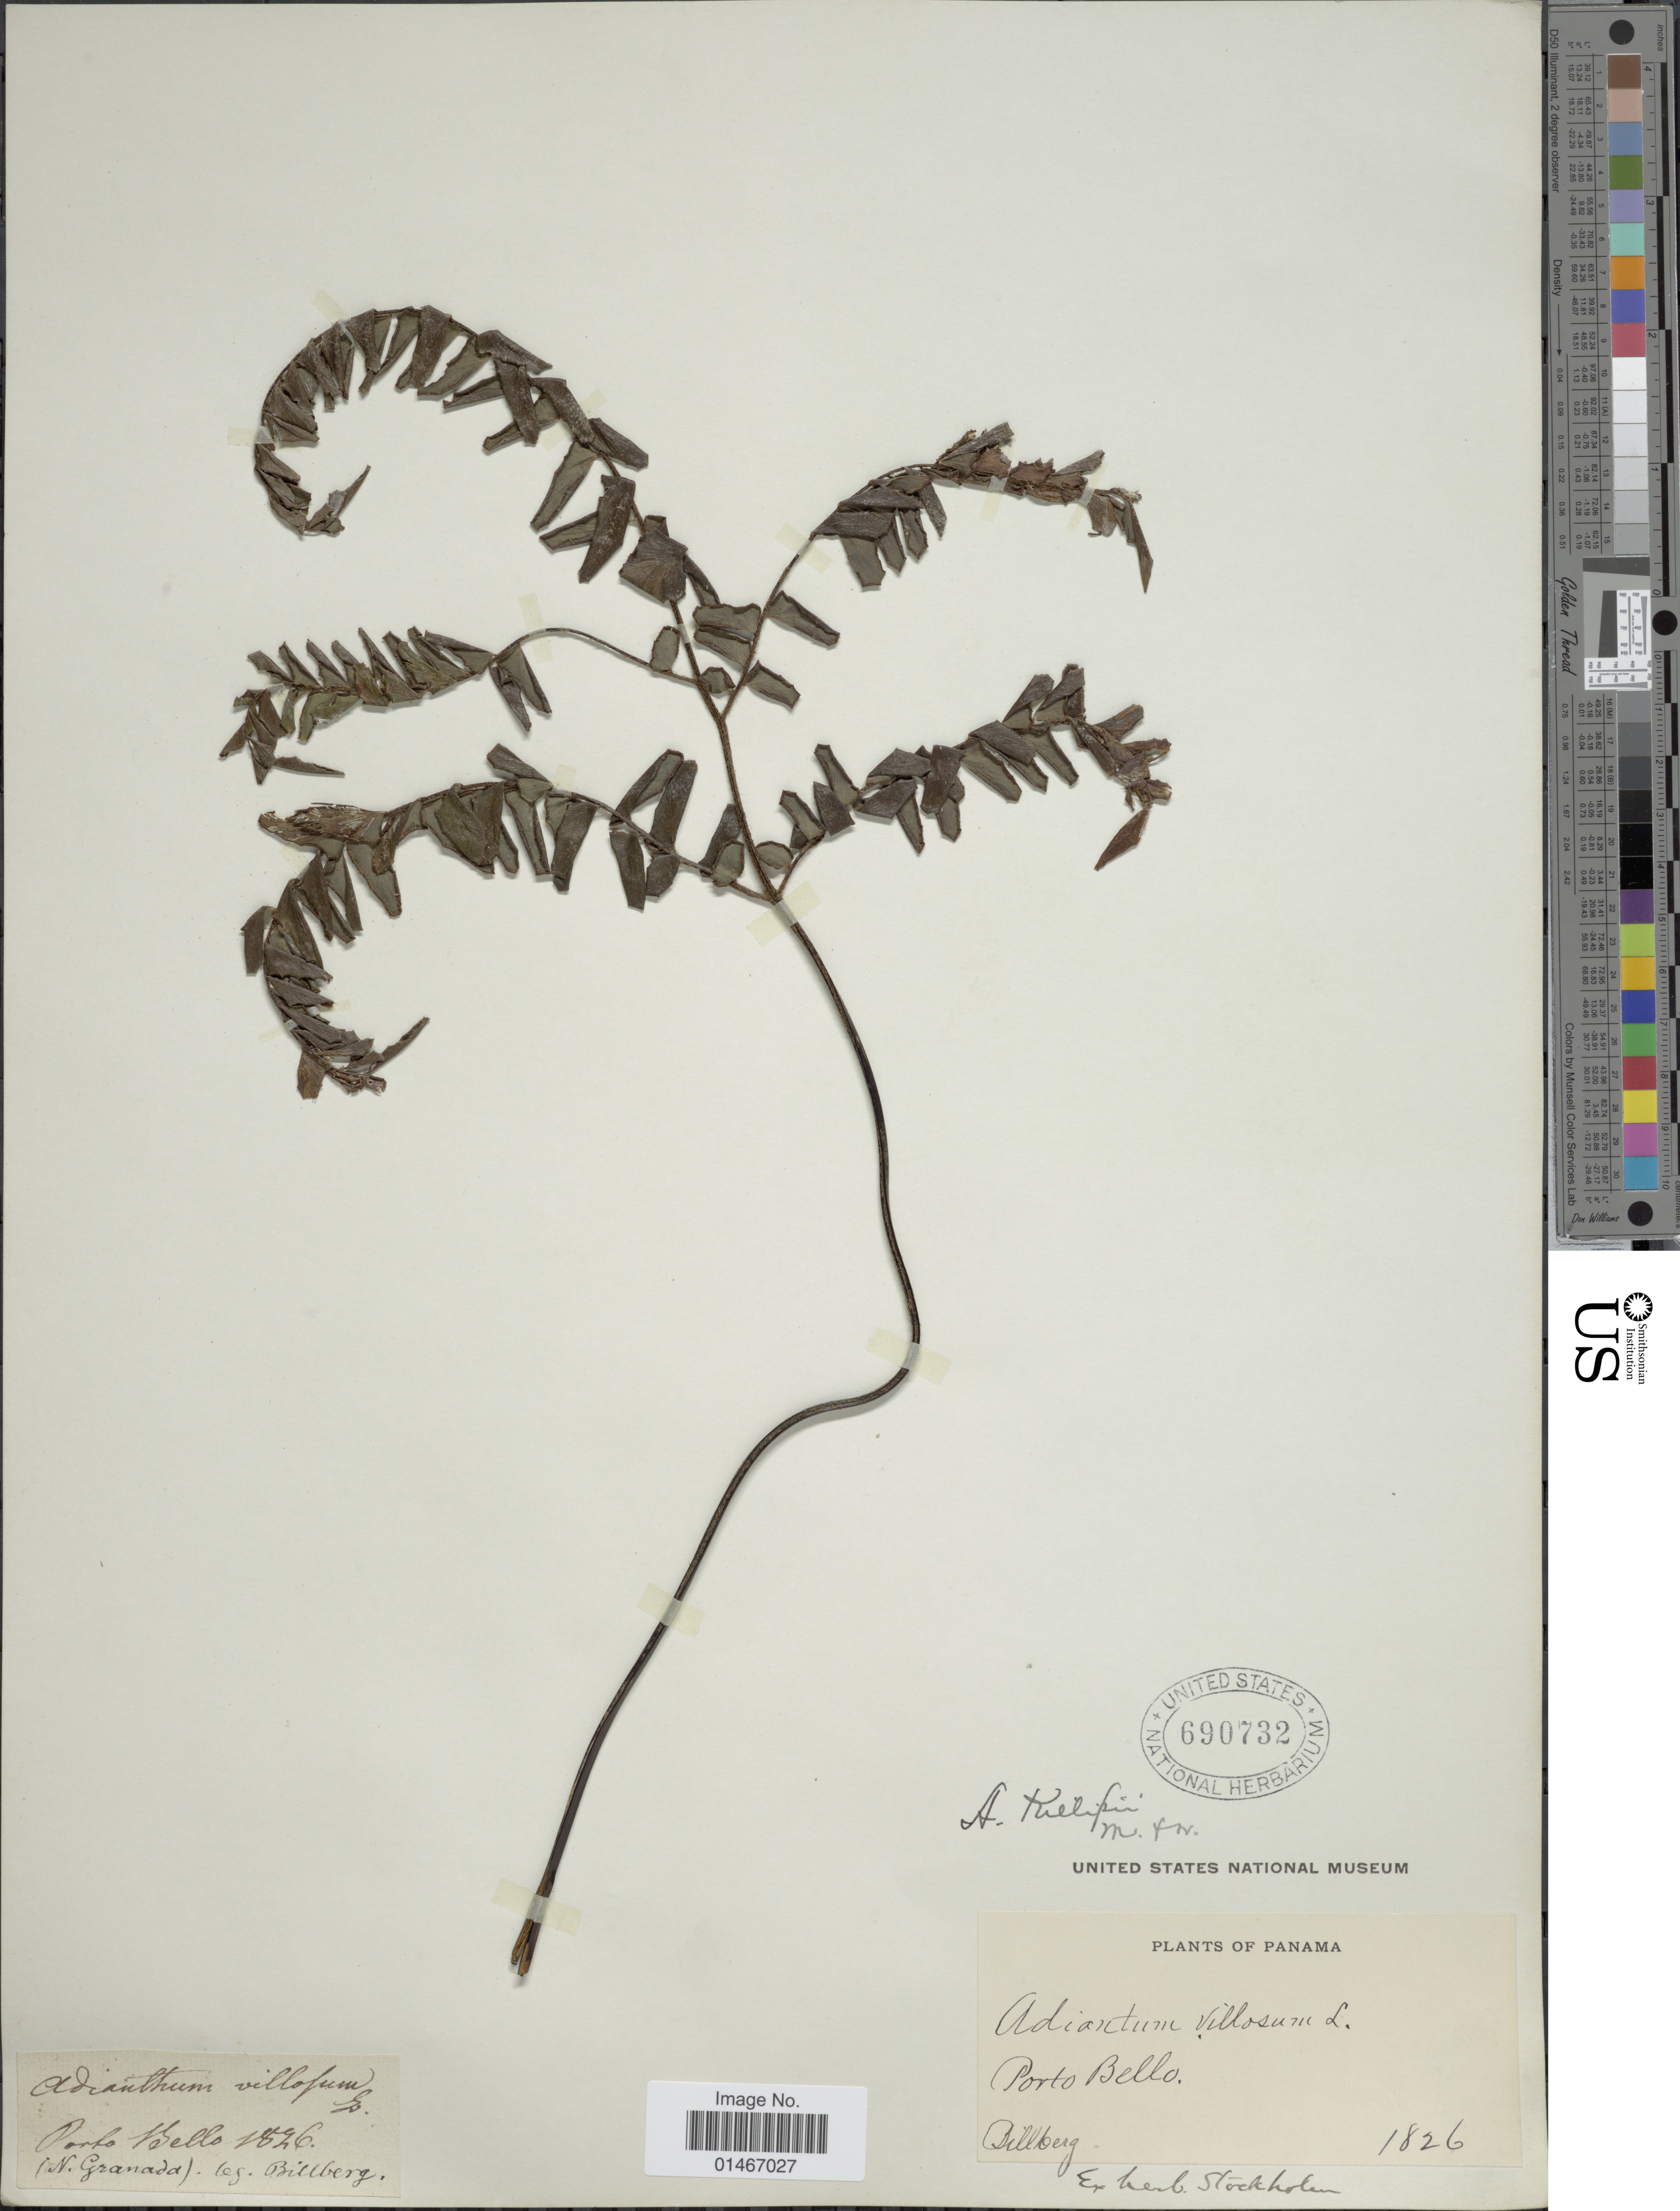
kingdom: Plantae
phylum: Tracheophyta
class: Polypodiopsida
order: Polypodiales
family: Pteridaceae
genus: Adiantum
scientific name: Adiantum killipii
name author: Maxon & Weath.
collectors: Billberg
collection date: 1826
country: Panama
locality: Porto Bello.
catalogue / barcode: US 690732